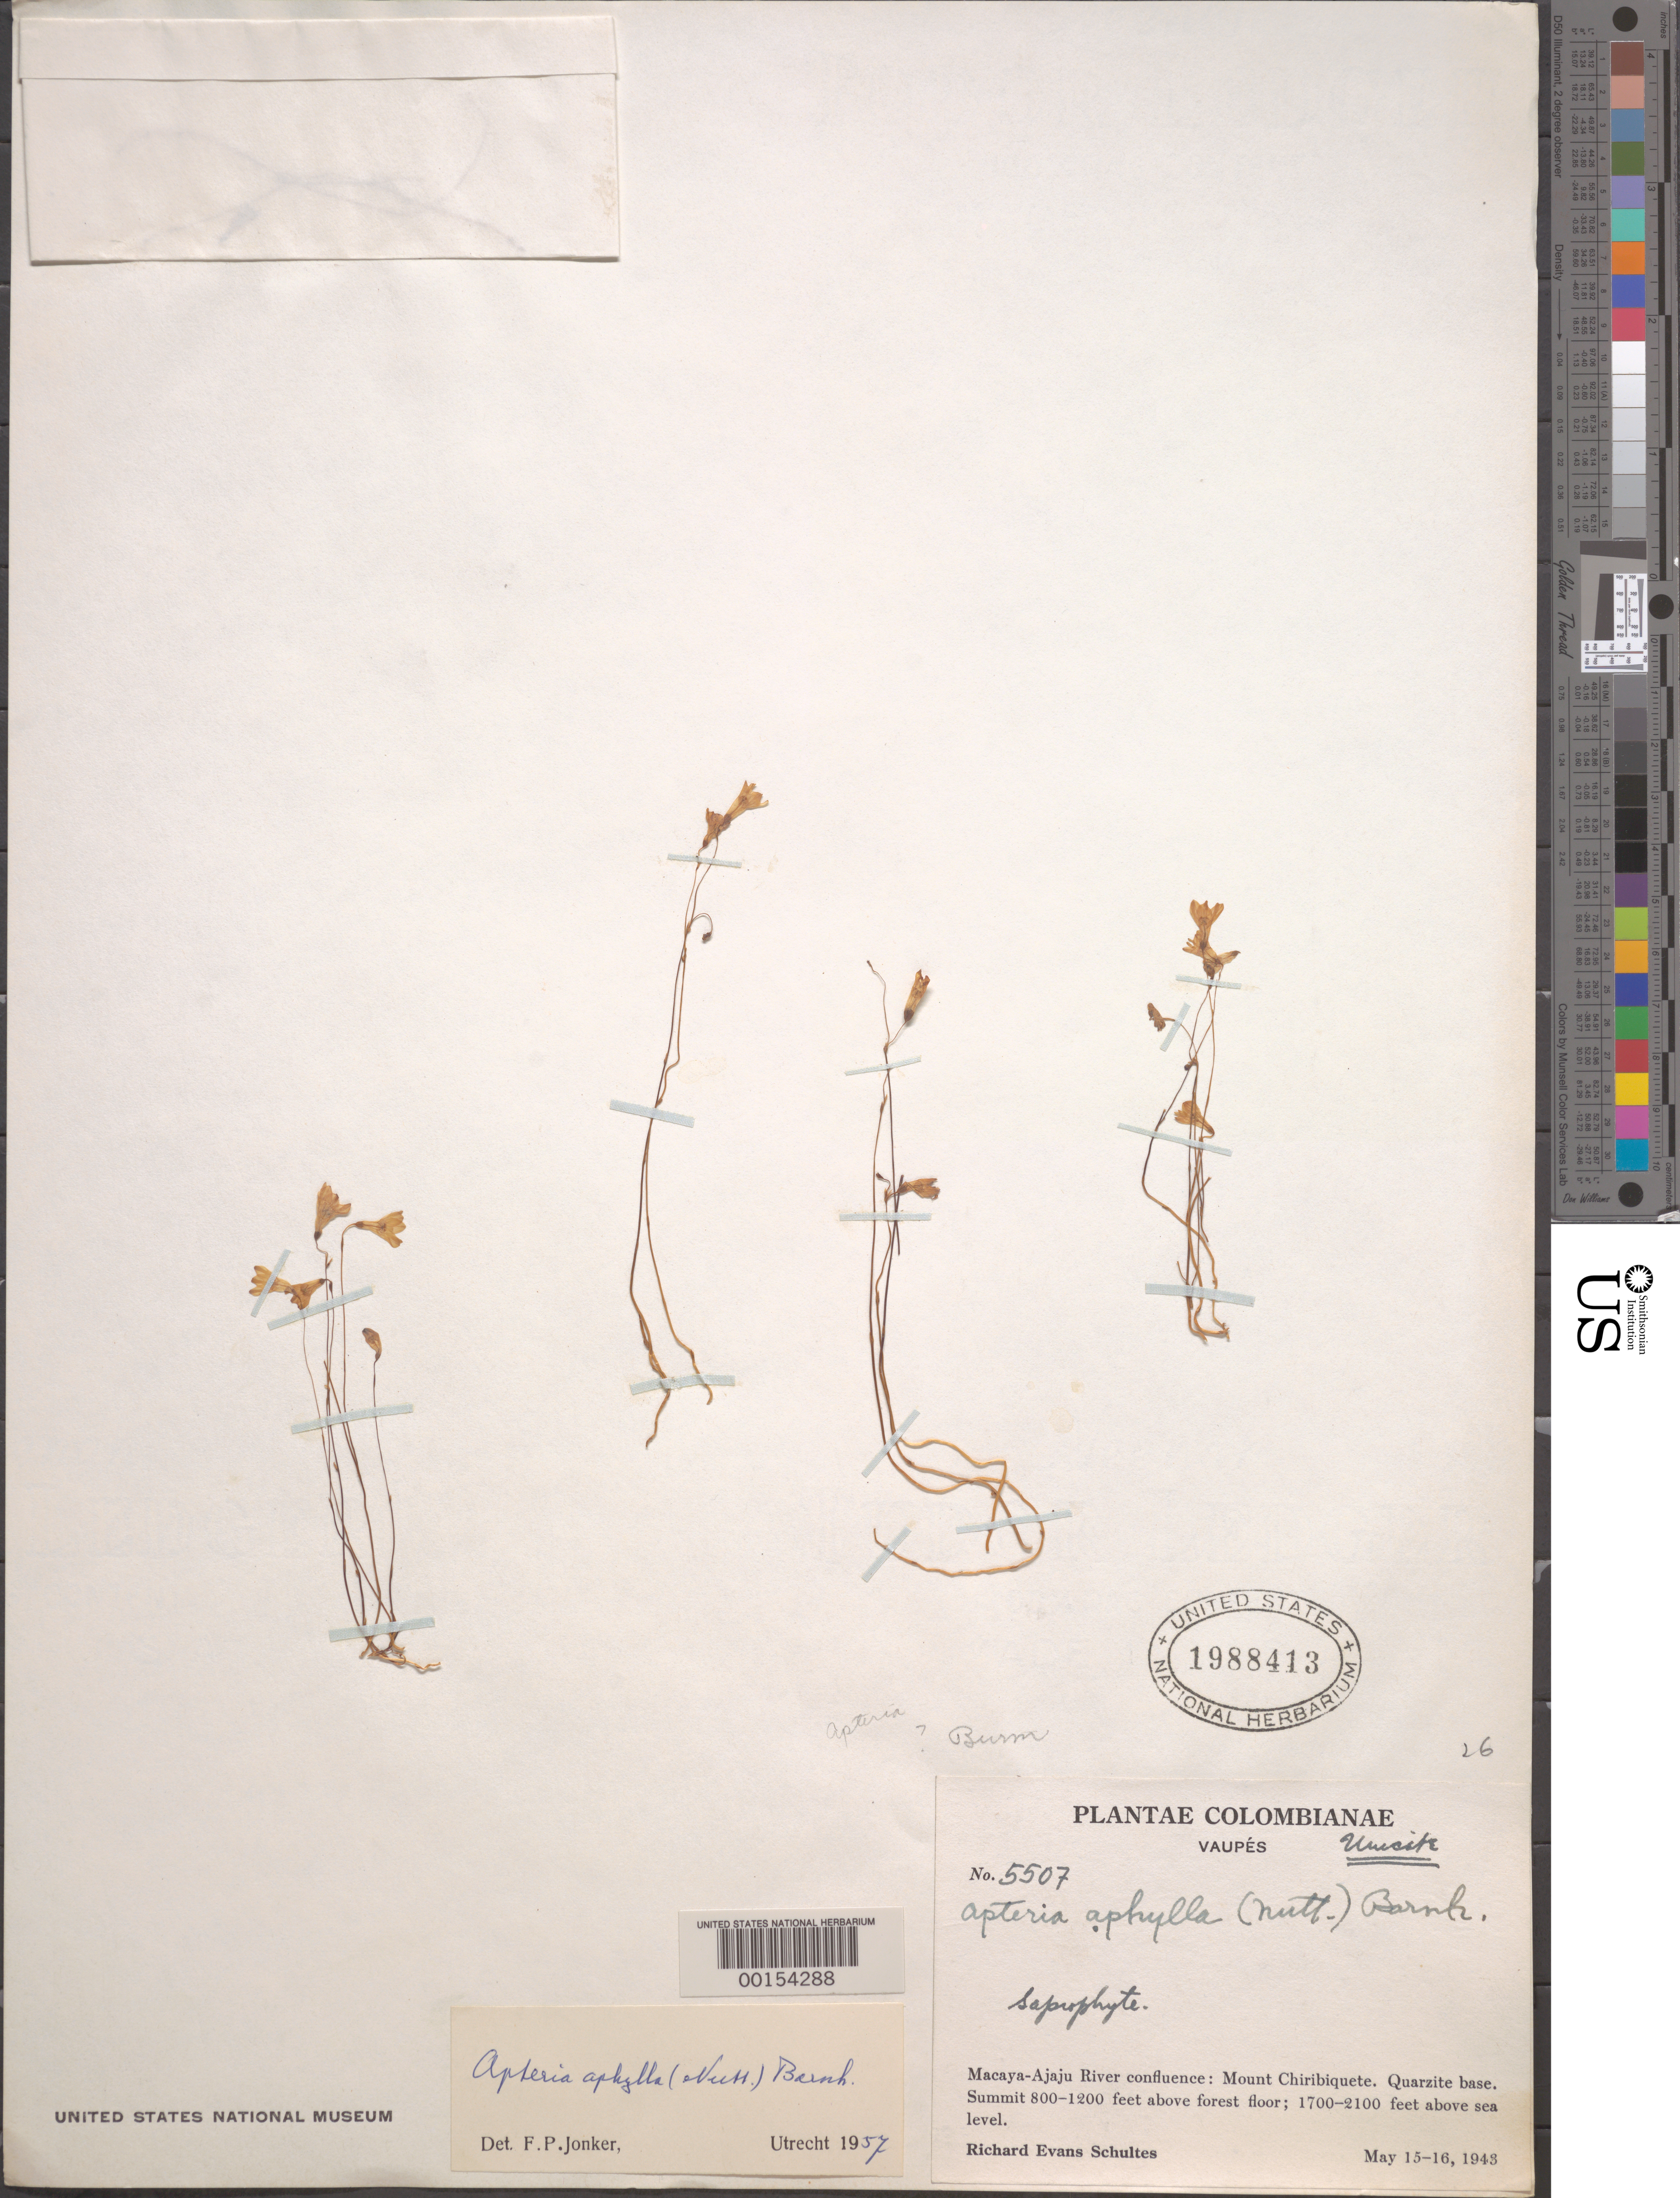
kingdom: Plantae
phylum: Tracheophyta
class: Liliopsida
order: Dioscoreales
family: Burmanniaceae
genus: Apteria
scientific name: Apteria aphylla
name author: (Nutt.) Barnhart ex Small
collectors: R. E. Schultes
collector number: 5507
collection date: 1943-05-15/1943-05-16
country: Colombia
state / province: Vaupés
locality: Macaya-Ajaju River confluence: Mount Chiribiquete. Quartzite base.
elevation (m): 244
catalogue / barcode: US 1988413